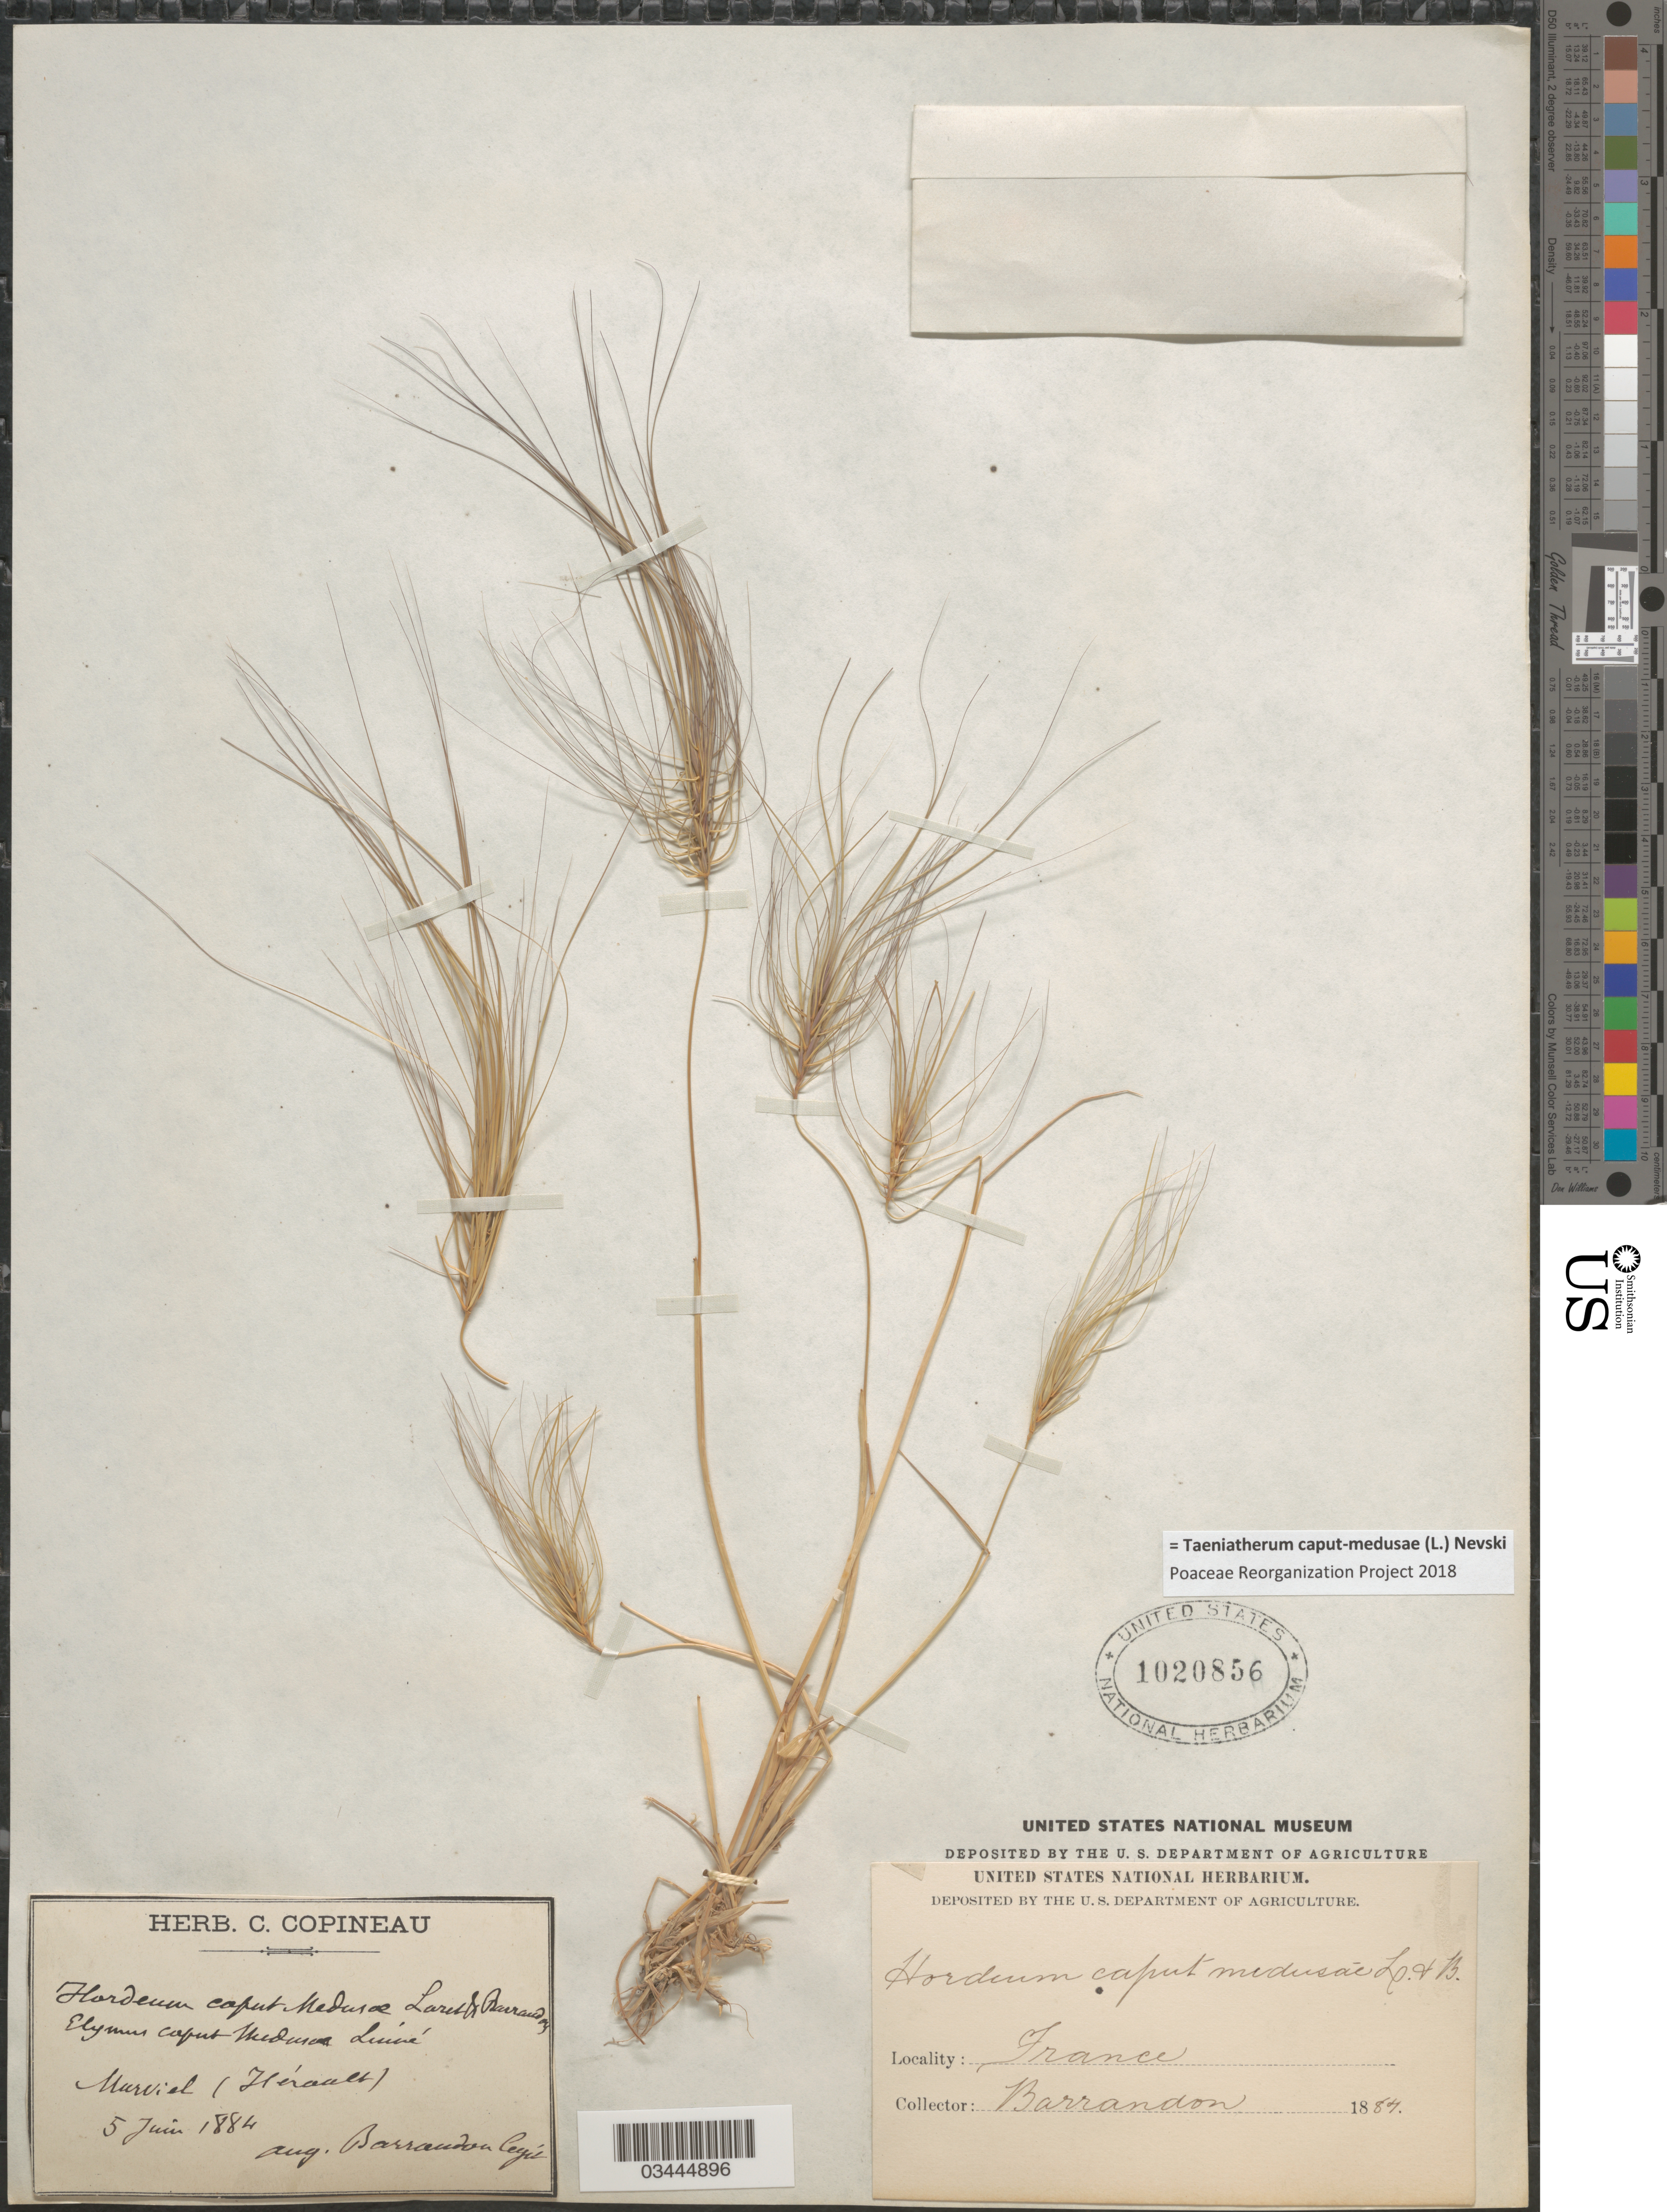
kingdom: Plantae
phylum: Tracheophyta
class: Liliopsida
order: Poales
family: Poaceae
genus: Taeniatherum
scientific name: Taeniatherum caput-medusae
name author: L.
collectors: A. Barrandon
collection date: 1884-06-05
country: France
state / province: Occitanie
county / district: Hérault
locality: Murviel (Hérault).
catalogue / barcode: US 1020856